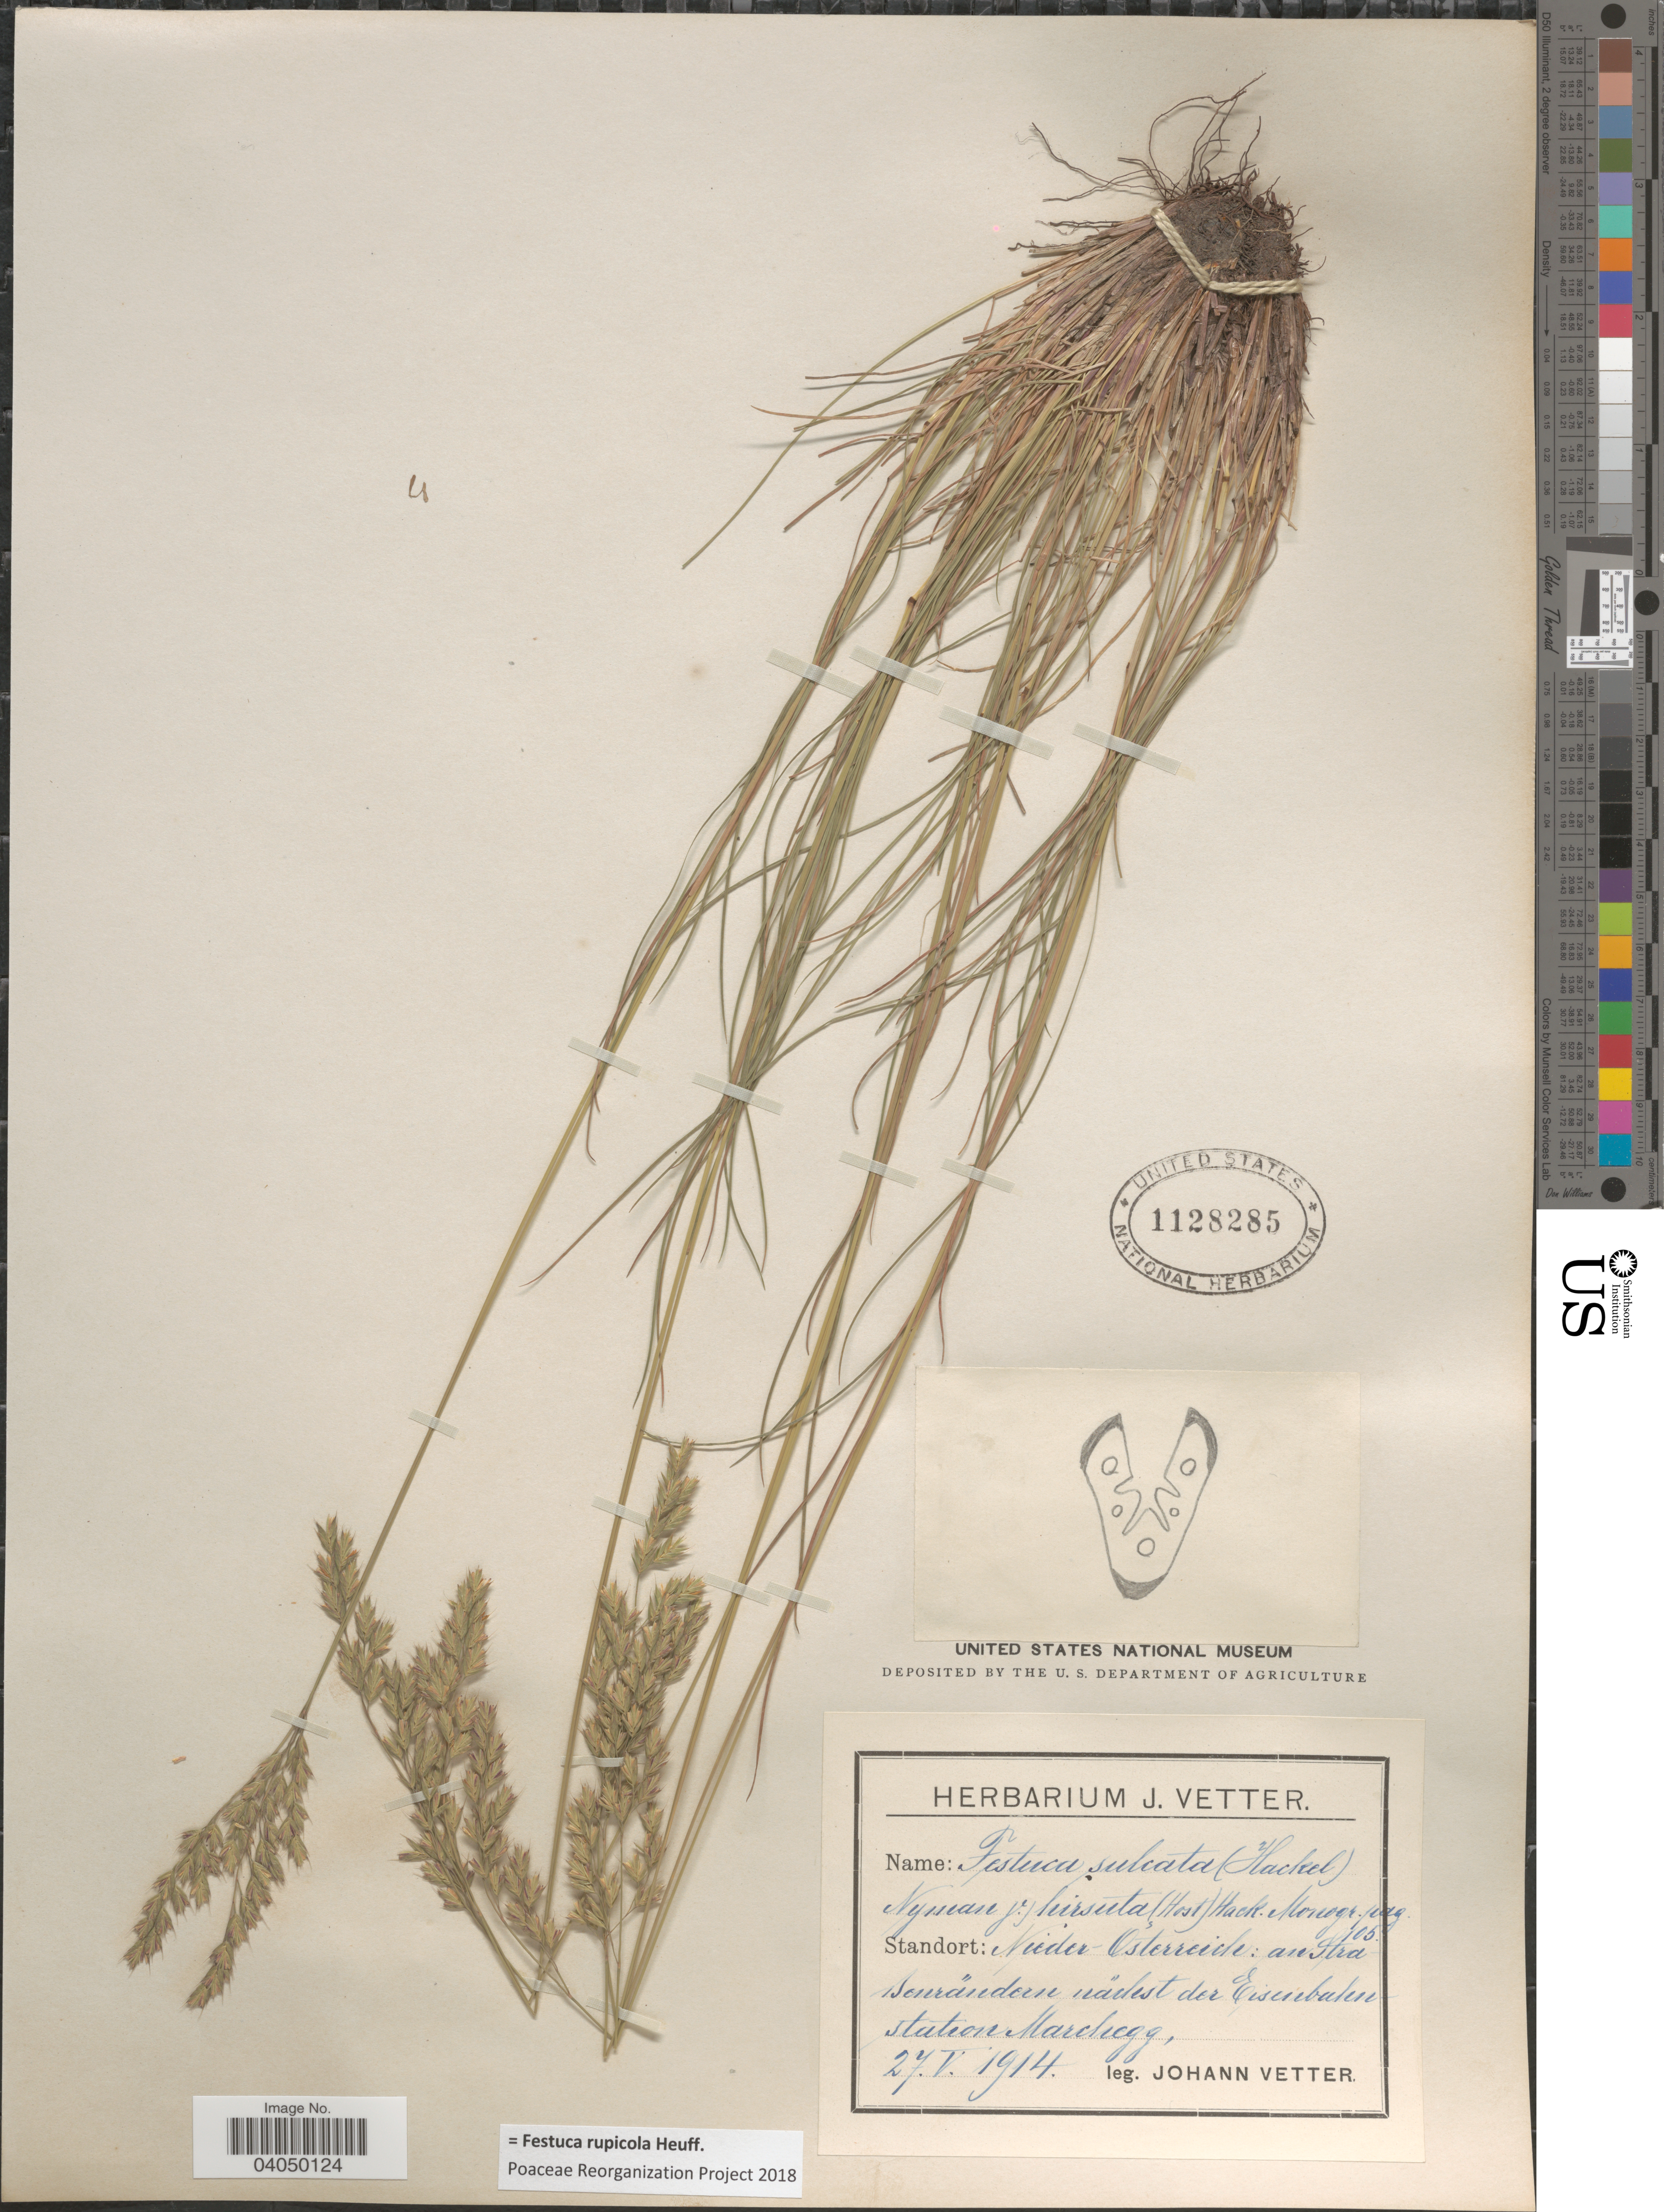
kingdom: Plantae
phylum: Tracheophyta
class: Liliopsida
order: Poales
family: Poaceae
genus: Festuca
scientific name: Festuca rupicola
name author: Heuff.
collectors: J. Vetter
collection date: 1914-05-27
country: Austria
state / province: Niederosterreich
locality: An Straßenrändern nächst der Eisenbahn station Marchegg.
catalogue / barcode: US 1128285